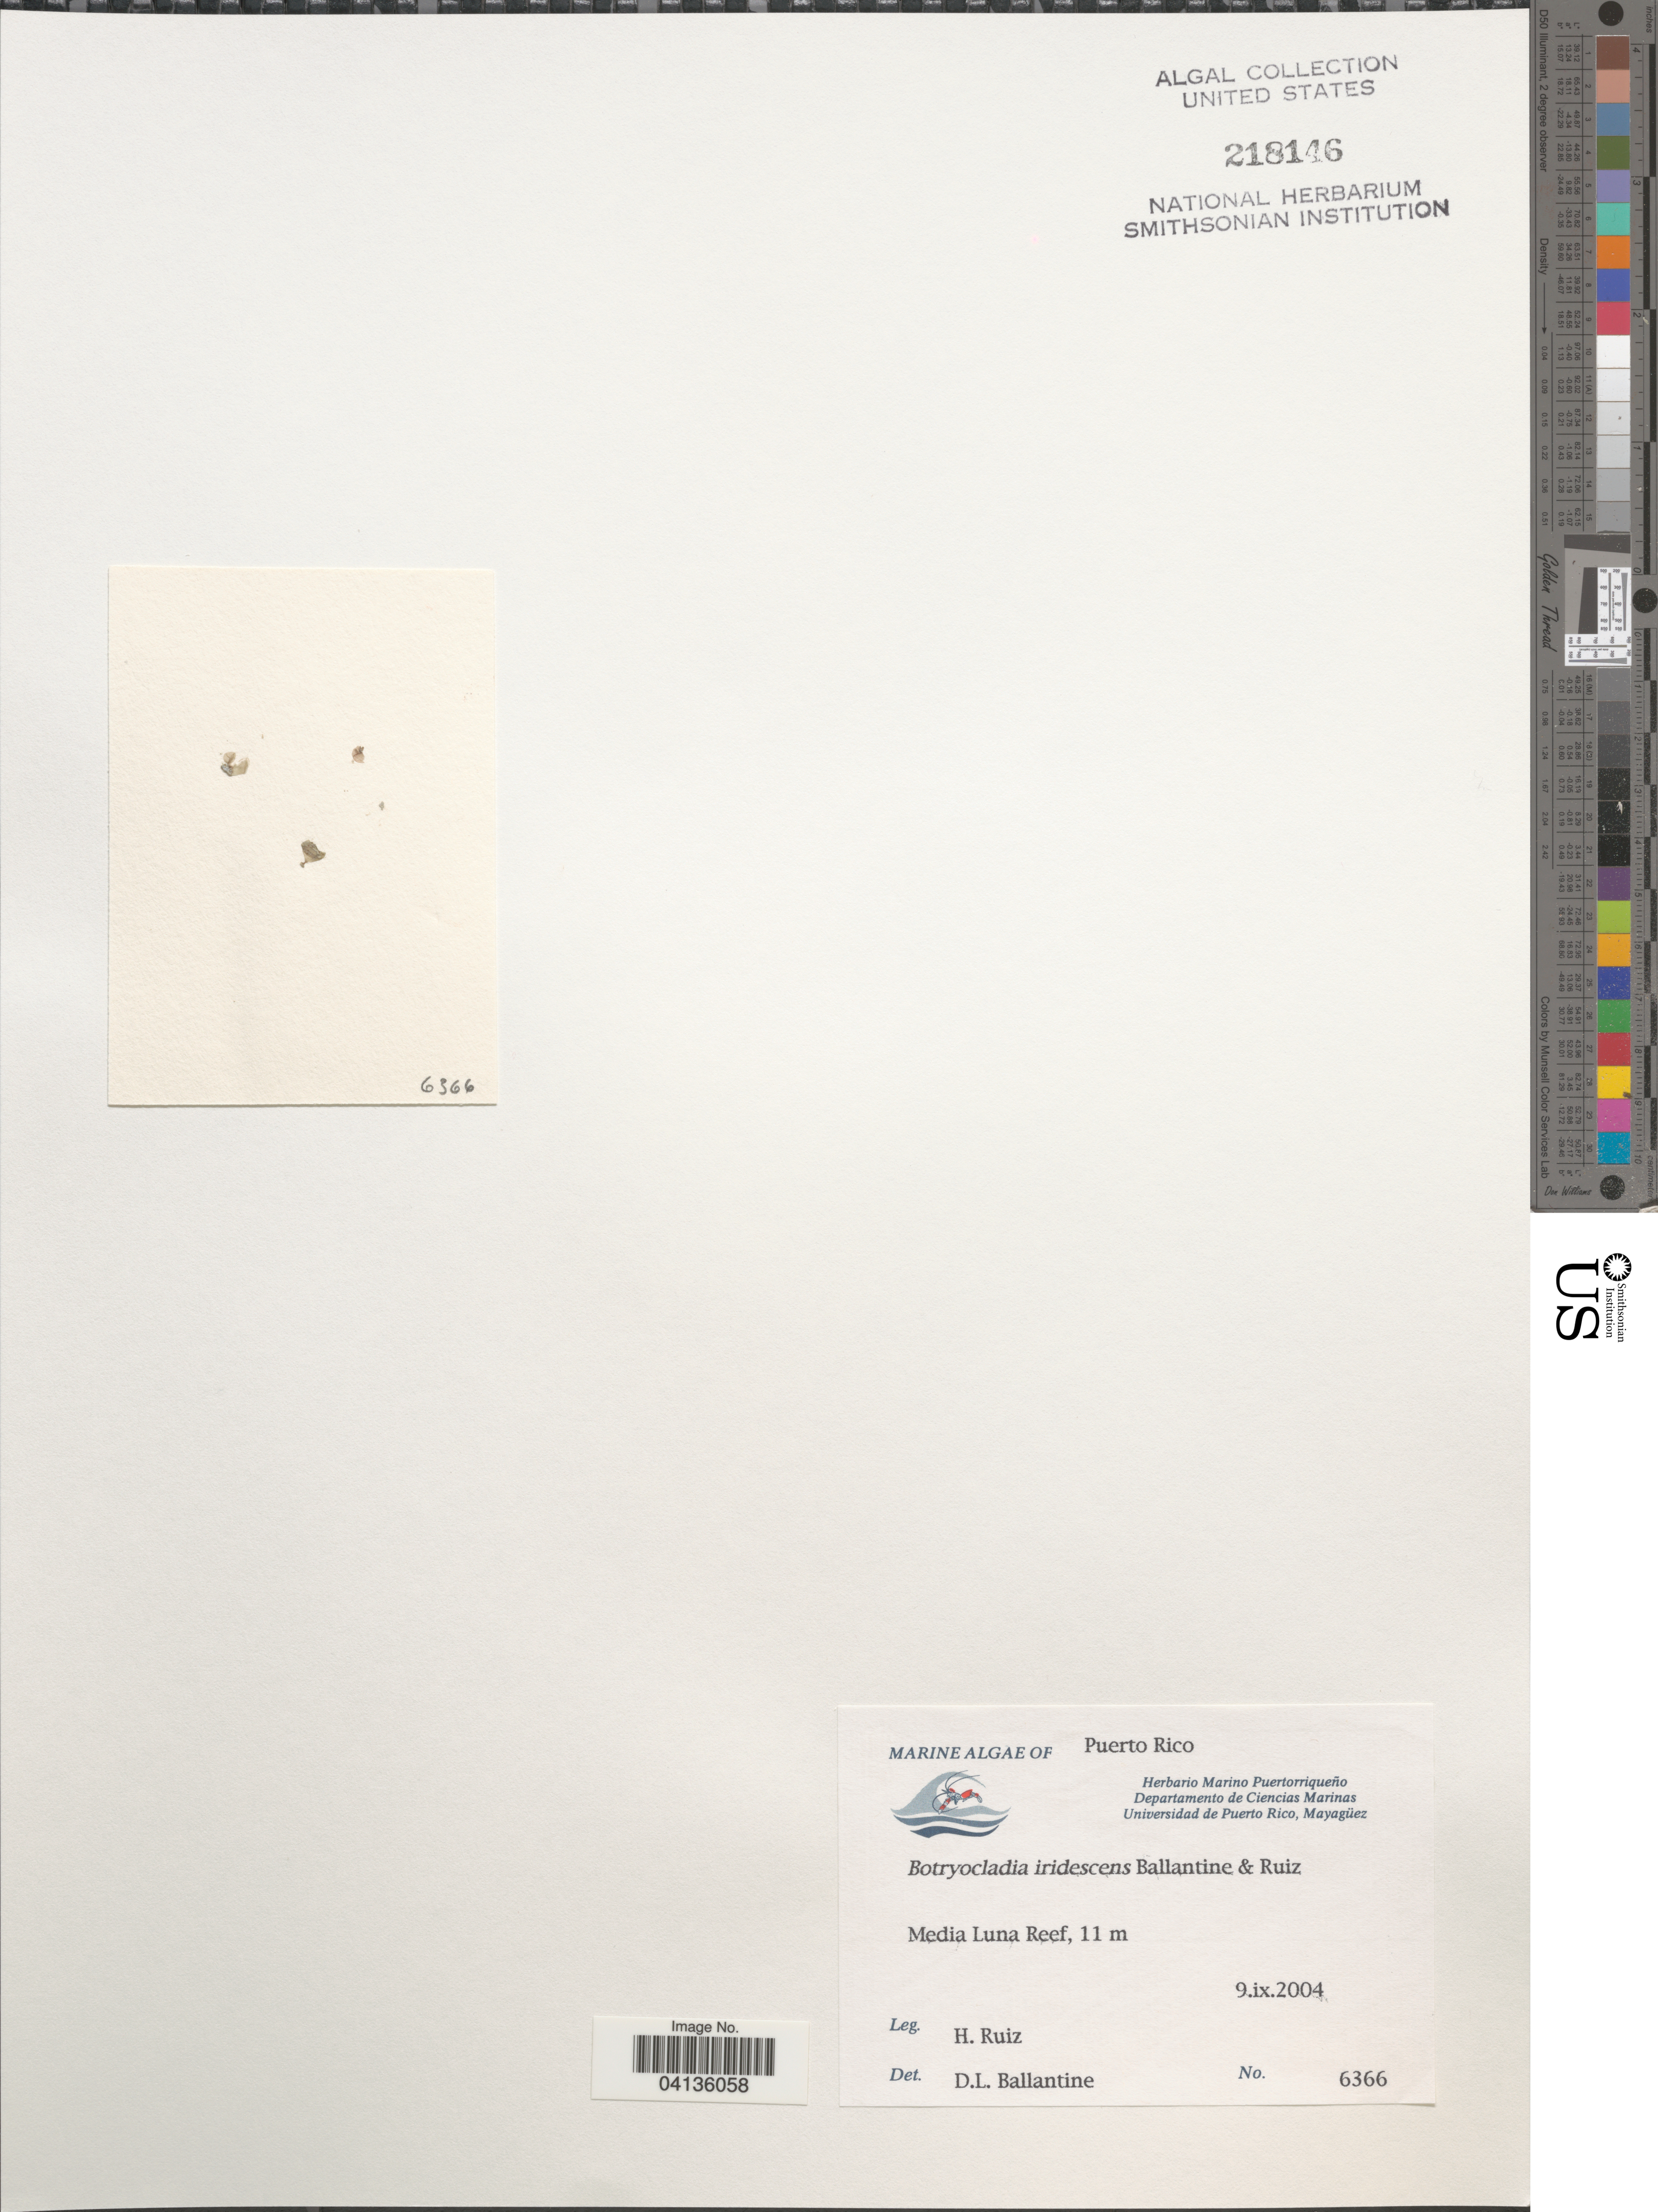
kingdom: Plantae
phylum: Rhodophyta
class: Florideophyceae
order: Rhodymeniales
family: Rhodymeniaceae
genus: Botryocladia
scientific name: Botryocladia iridescens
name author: D.L. Ballant. & H.Ruiz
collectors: H. Ruiz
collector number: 6366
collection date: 2004-09-09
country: Puerto Rico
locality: Media Luna Reef.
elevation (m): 11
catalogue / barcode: US 218146